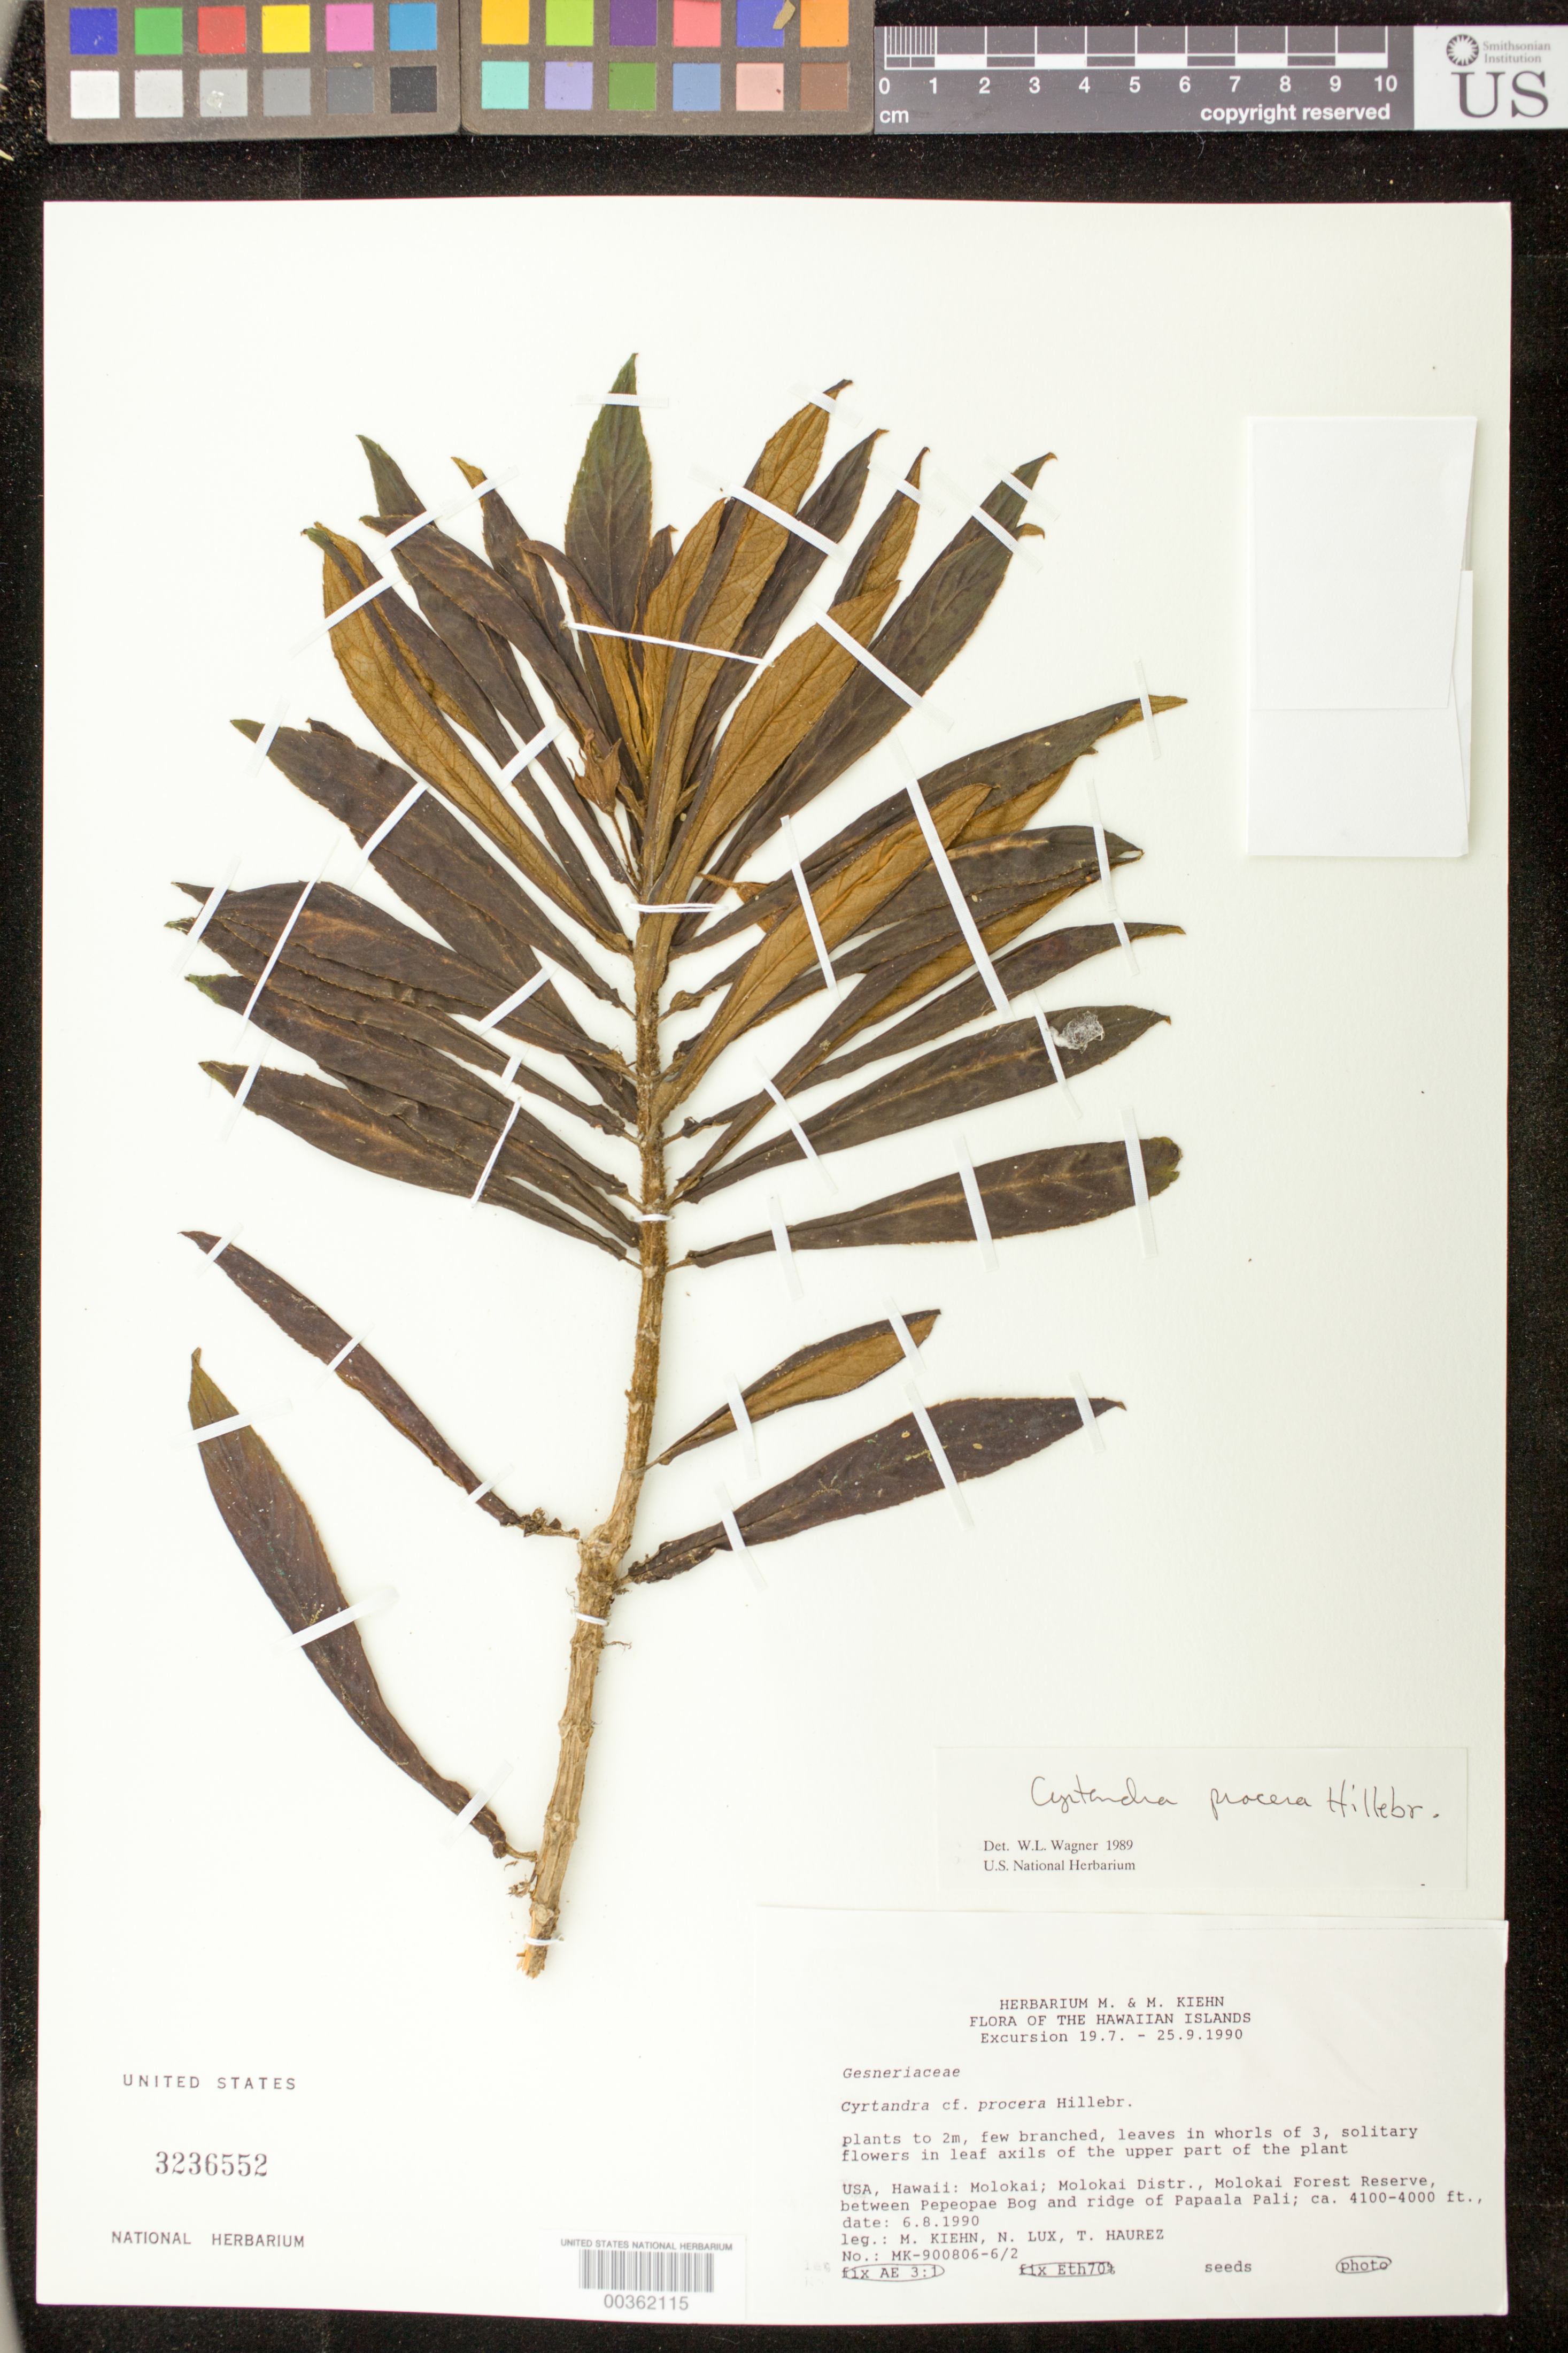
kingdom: Plantae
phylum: Tracheophyta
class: Magnoliopsida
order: Lamiales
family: Gesneriaceae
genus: Cyrtandra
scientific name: Cyrtandra procera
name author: Hillebr.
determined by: Wagner, W. L., (BOT), Smithsonian Institution - National Museum of Natural History (UNITED STATES)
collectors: M. Kiehn, N. Lux & T. Haurez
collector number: MK- 900806 -6/2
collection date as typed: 06 Aug 1990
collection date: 1990-08-06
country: United States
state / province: Hawaii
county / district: Maui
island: Moloka'i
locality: Molokai Forest Reserve, between Pepeopae Bog and ridge of Papaala Pali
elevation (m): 1219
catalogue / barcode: US 3236552